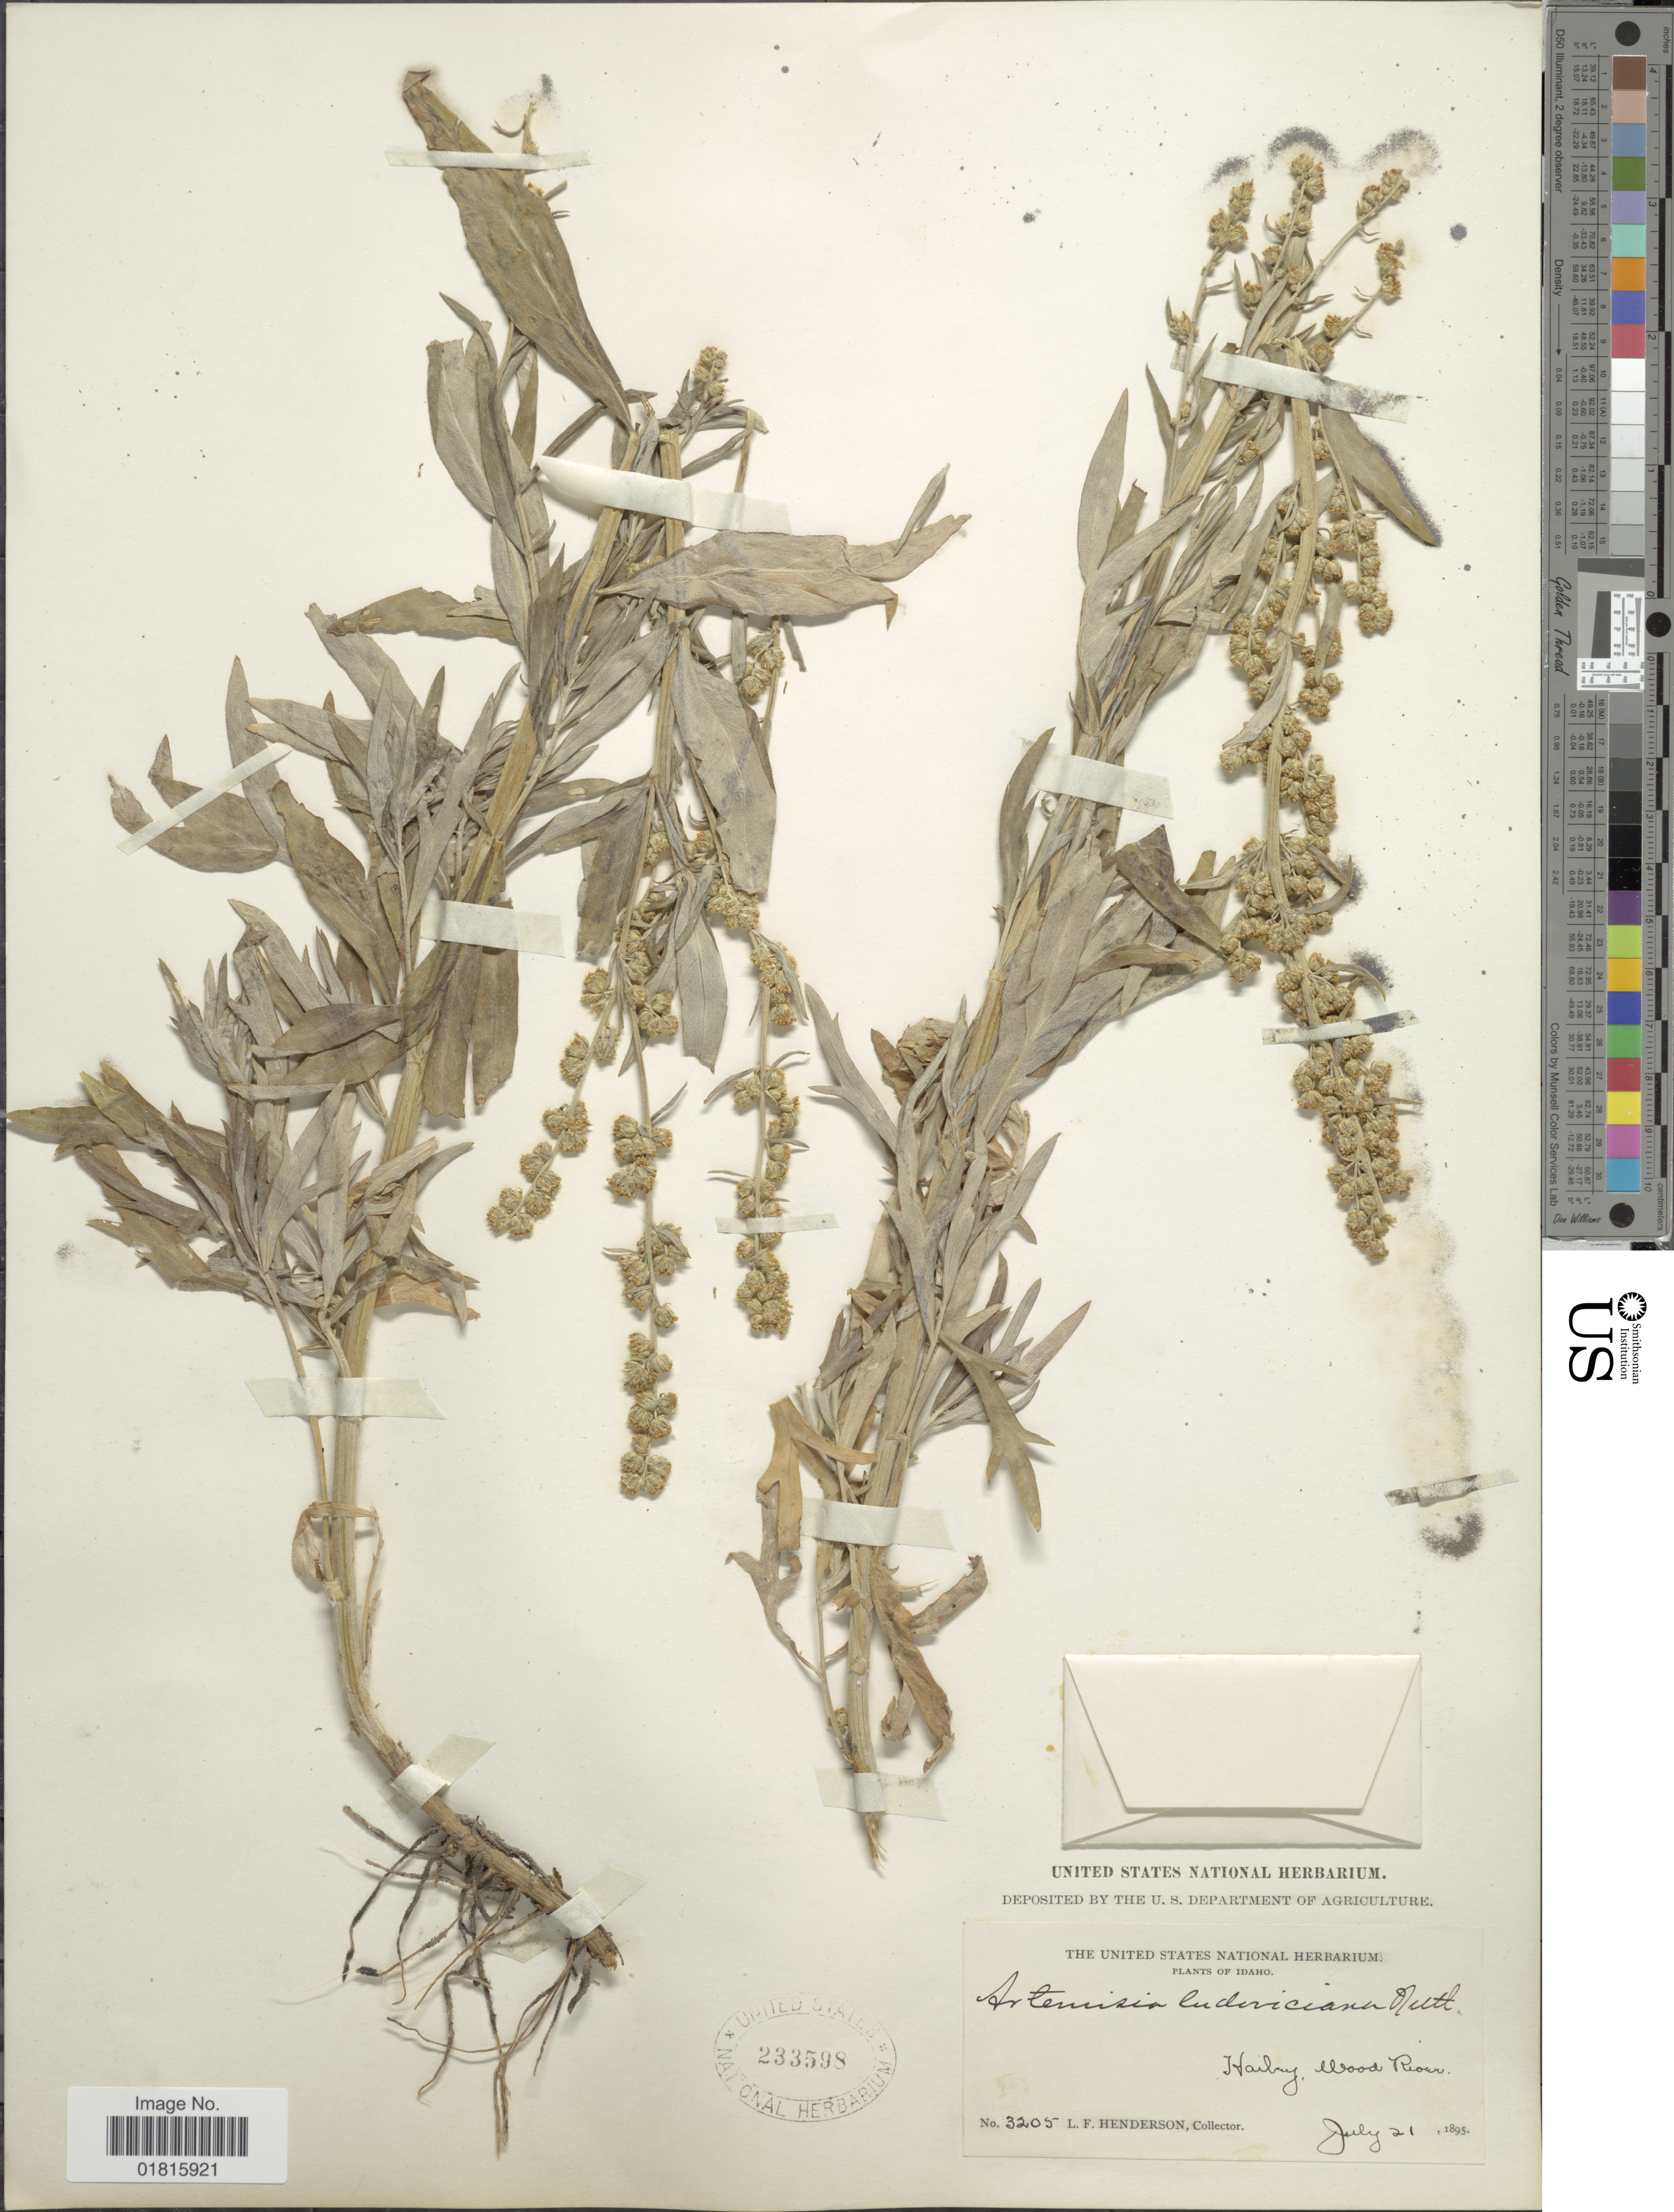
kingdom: Plantae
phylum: Tracheophyta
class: Magnoliopsida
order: Asterales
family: Asteraceae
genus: Artemisia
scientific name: Artemisia hookeriana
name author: Nutt.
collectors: L. Henderson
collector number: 3205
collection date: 1895-07-21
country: United States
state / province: Idaho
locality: Haiby, Wood River [?]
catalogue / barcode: US 233598